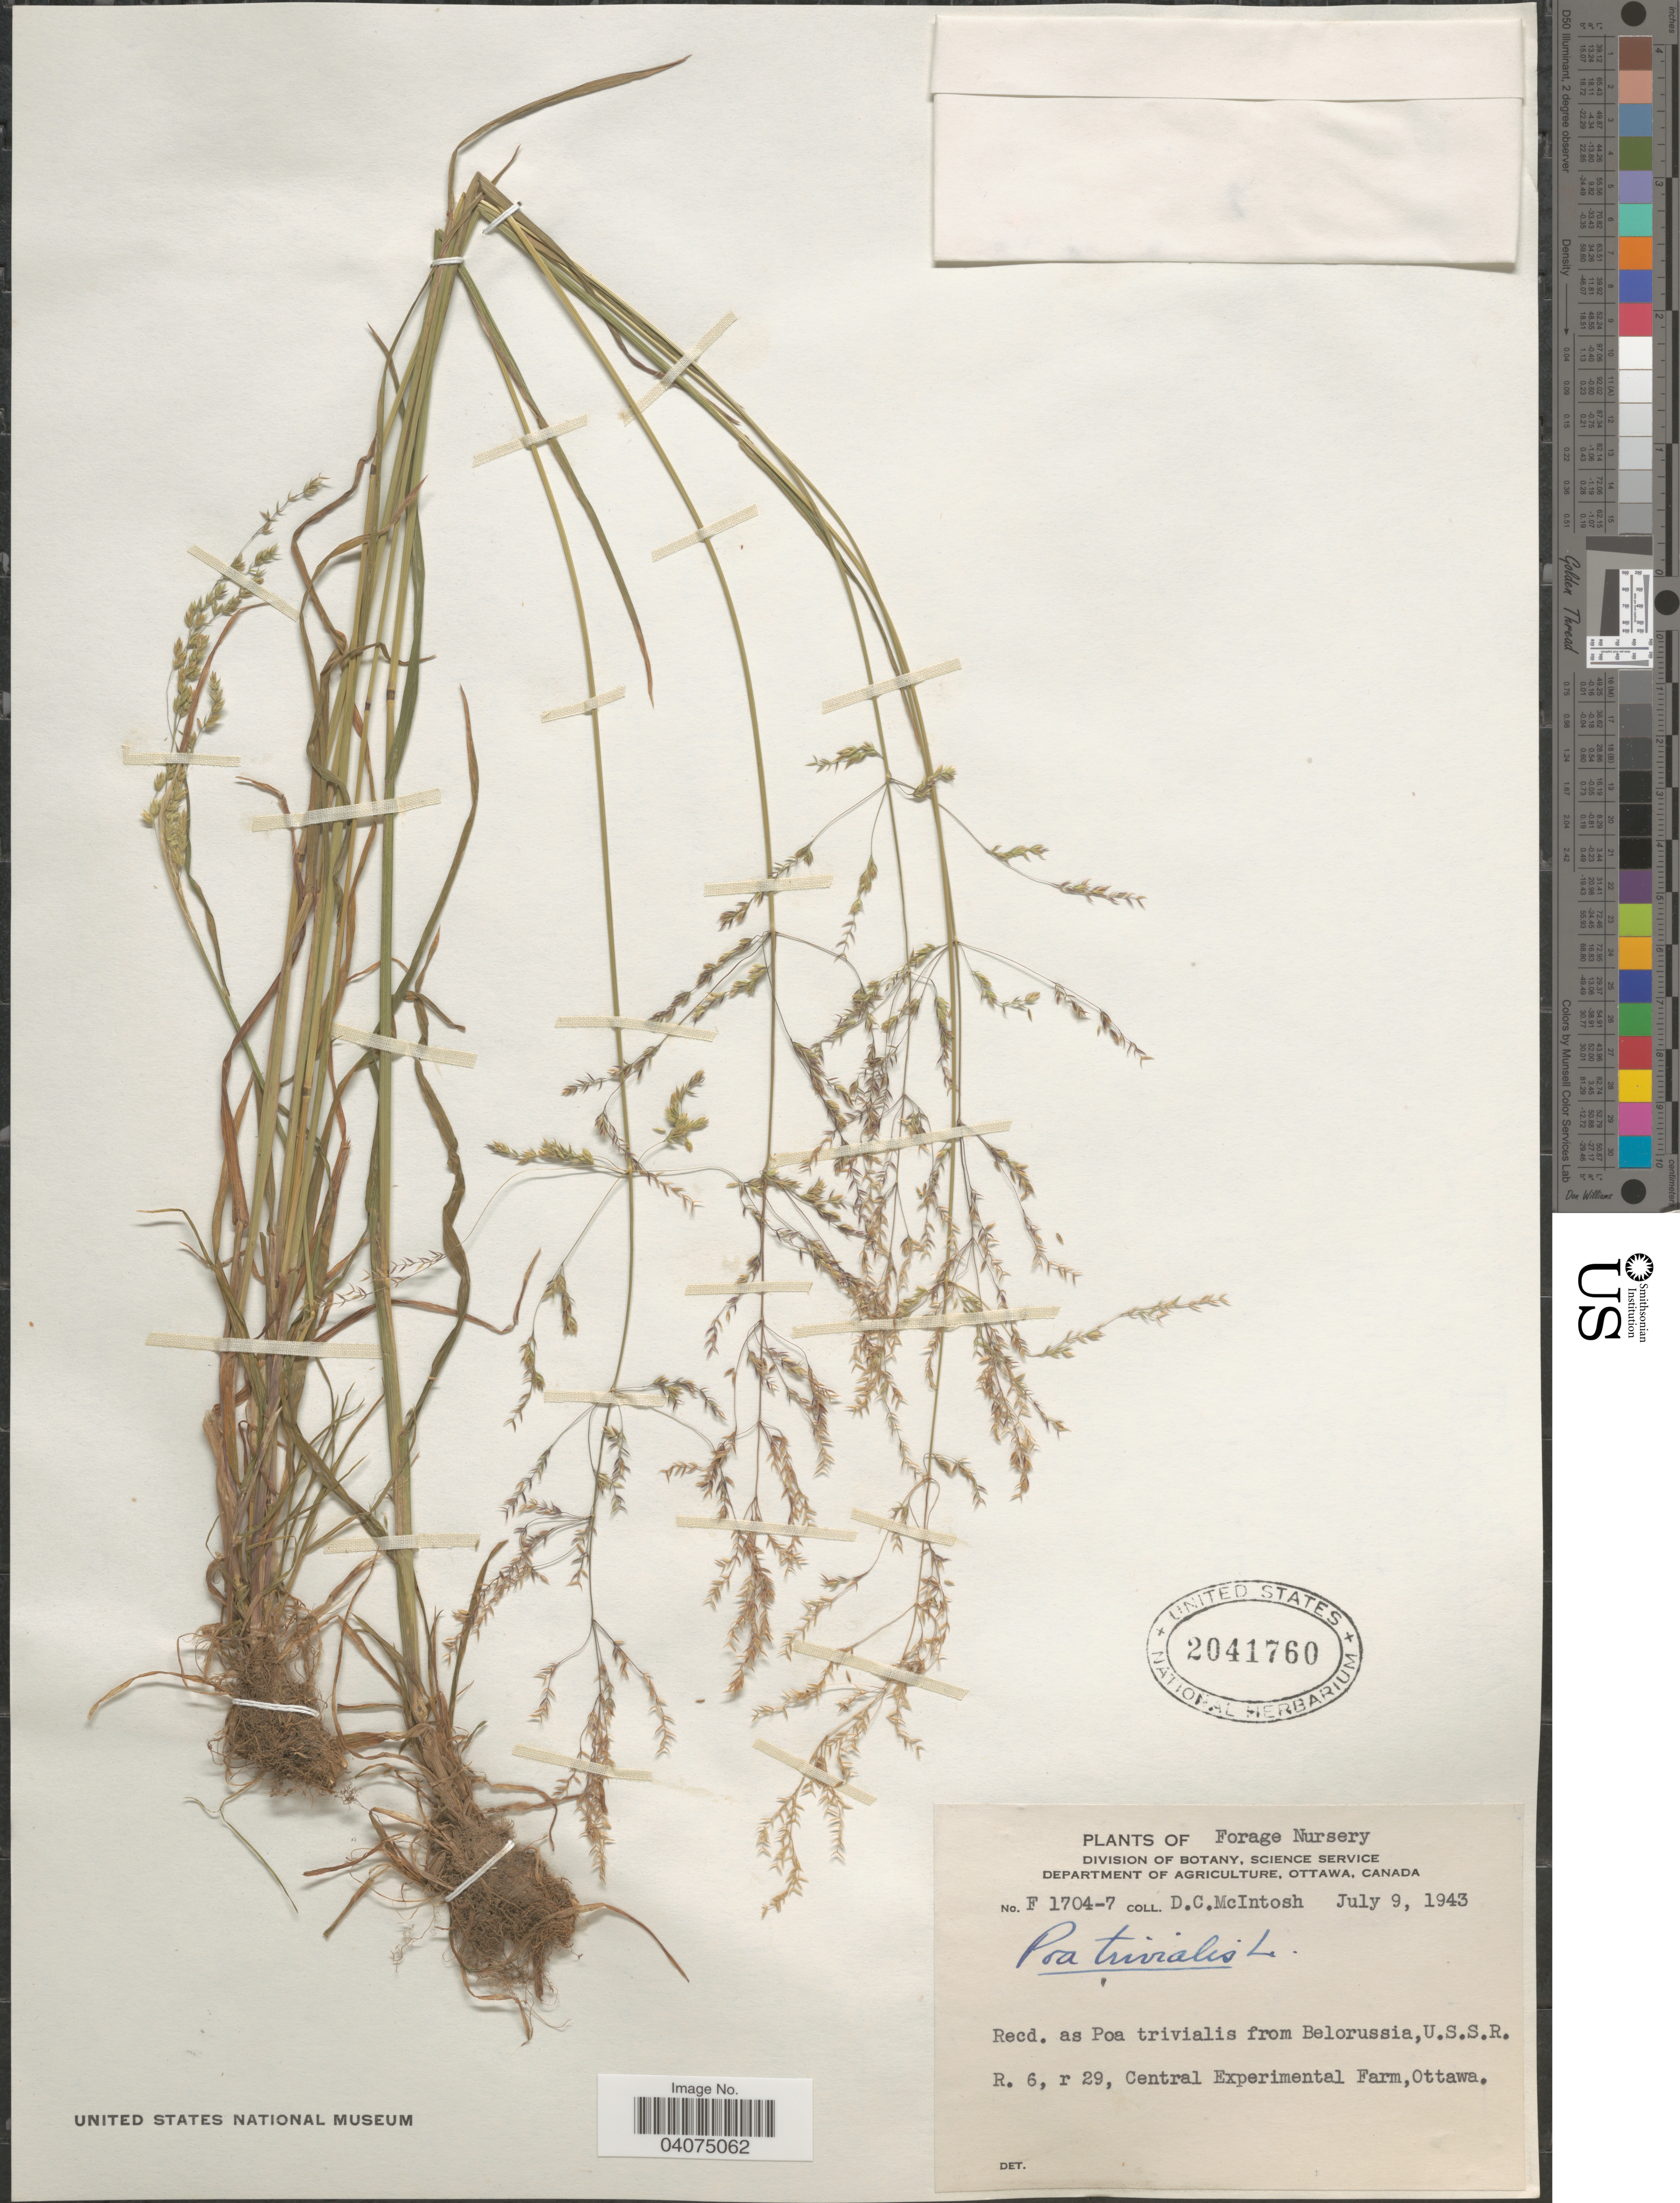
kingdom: Plantae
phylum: Tracheophyta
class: Liliopsida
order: Poales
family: Poaceae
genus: Poa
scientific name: Poa trivialis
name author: L.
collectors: D. McIntosh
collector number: F1704-7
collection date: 1943-07-09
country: Canada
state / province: Ontario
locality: Forage Nursery. R 6, r 29, Central Experimental Farm, Ottawa.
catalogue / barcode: US 2041760